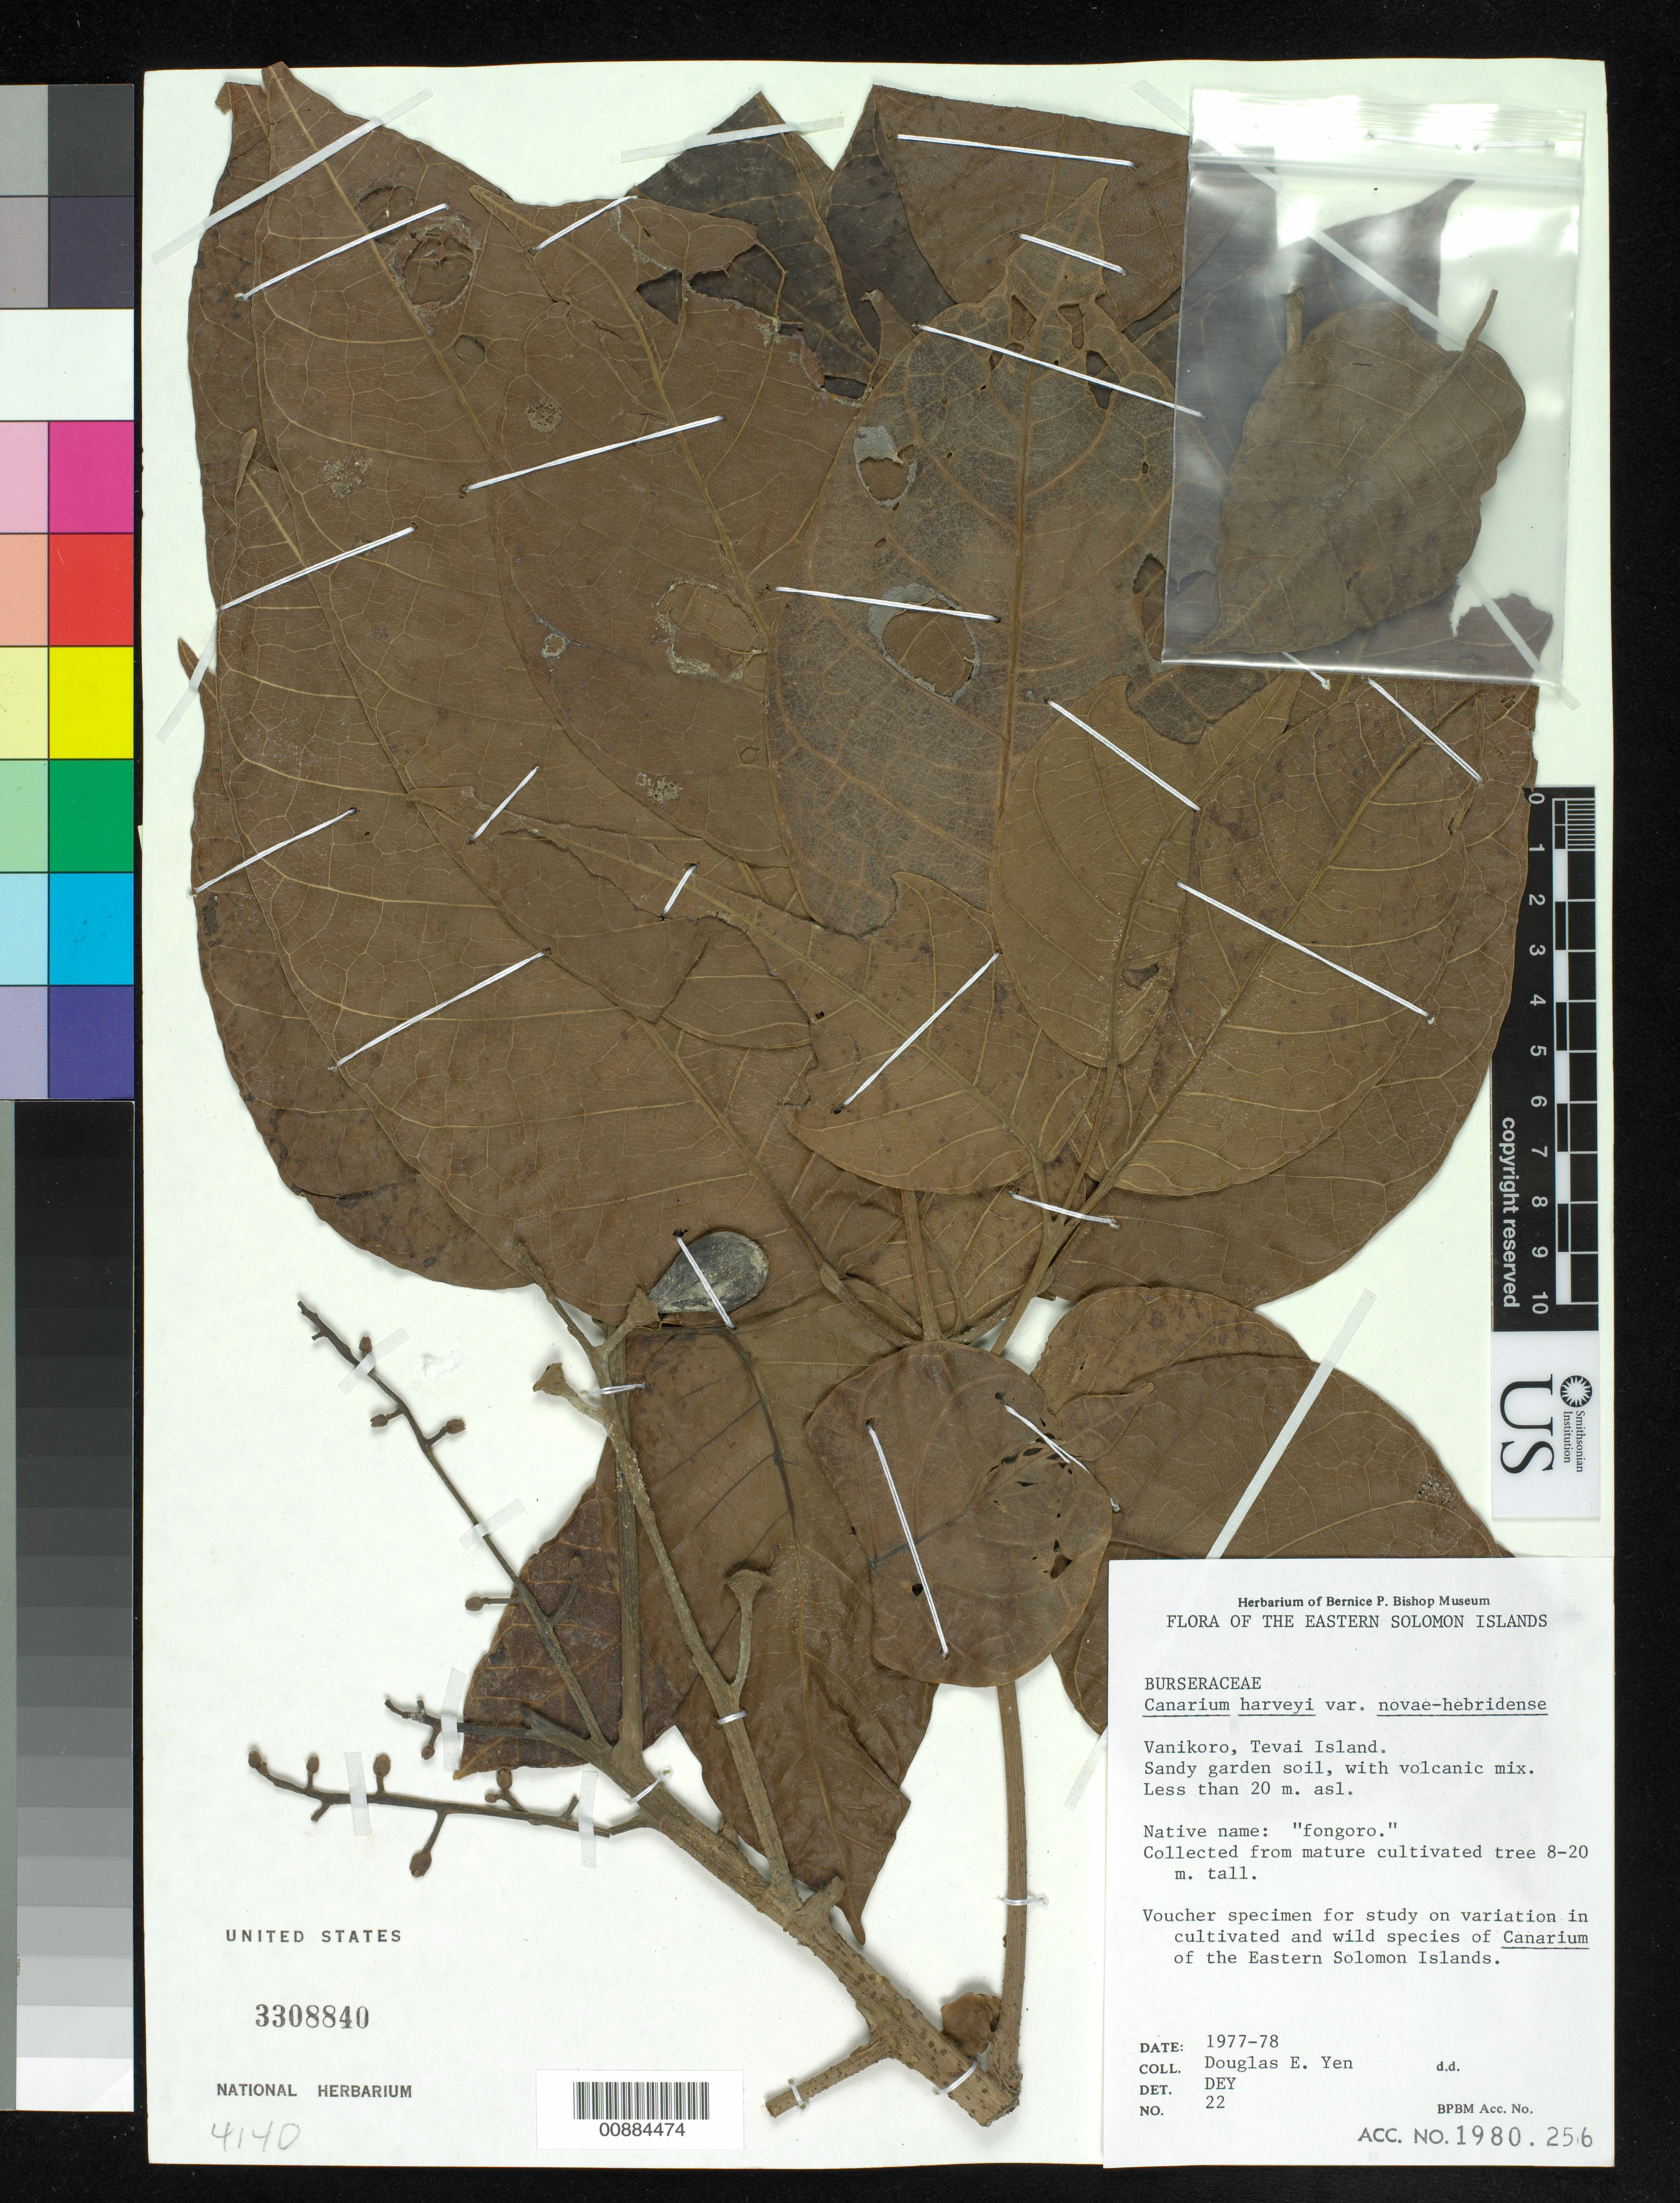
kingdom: Plantae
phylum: Tracheophyta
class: Magnoliopsida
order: Sapindales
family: Burseraceae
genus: Canarium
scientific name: Canarium harveyi var. novae-hebridense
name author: Leenh.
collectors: D. Yen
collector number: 22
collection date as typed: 1977 to 1978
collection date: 1977/1978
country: Solomon Islands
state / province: Temotu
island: Te Anu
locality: Tevai I. [=Te Anu] off Vanikolo i.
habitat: Sandy garden soil with volcanic mix.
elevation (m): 20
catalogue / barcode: US 3308840